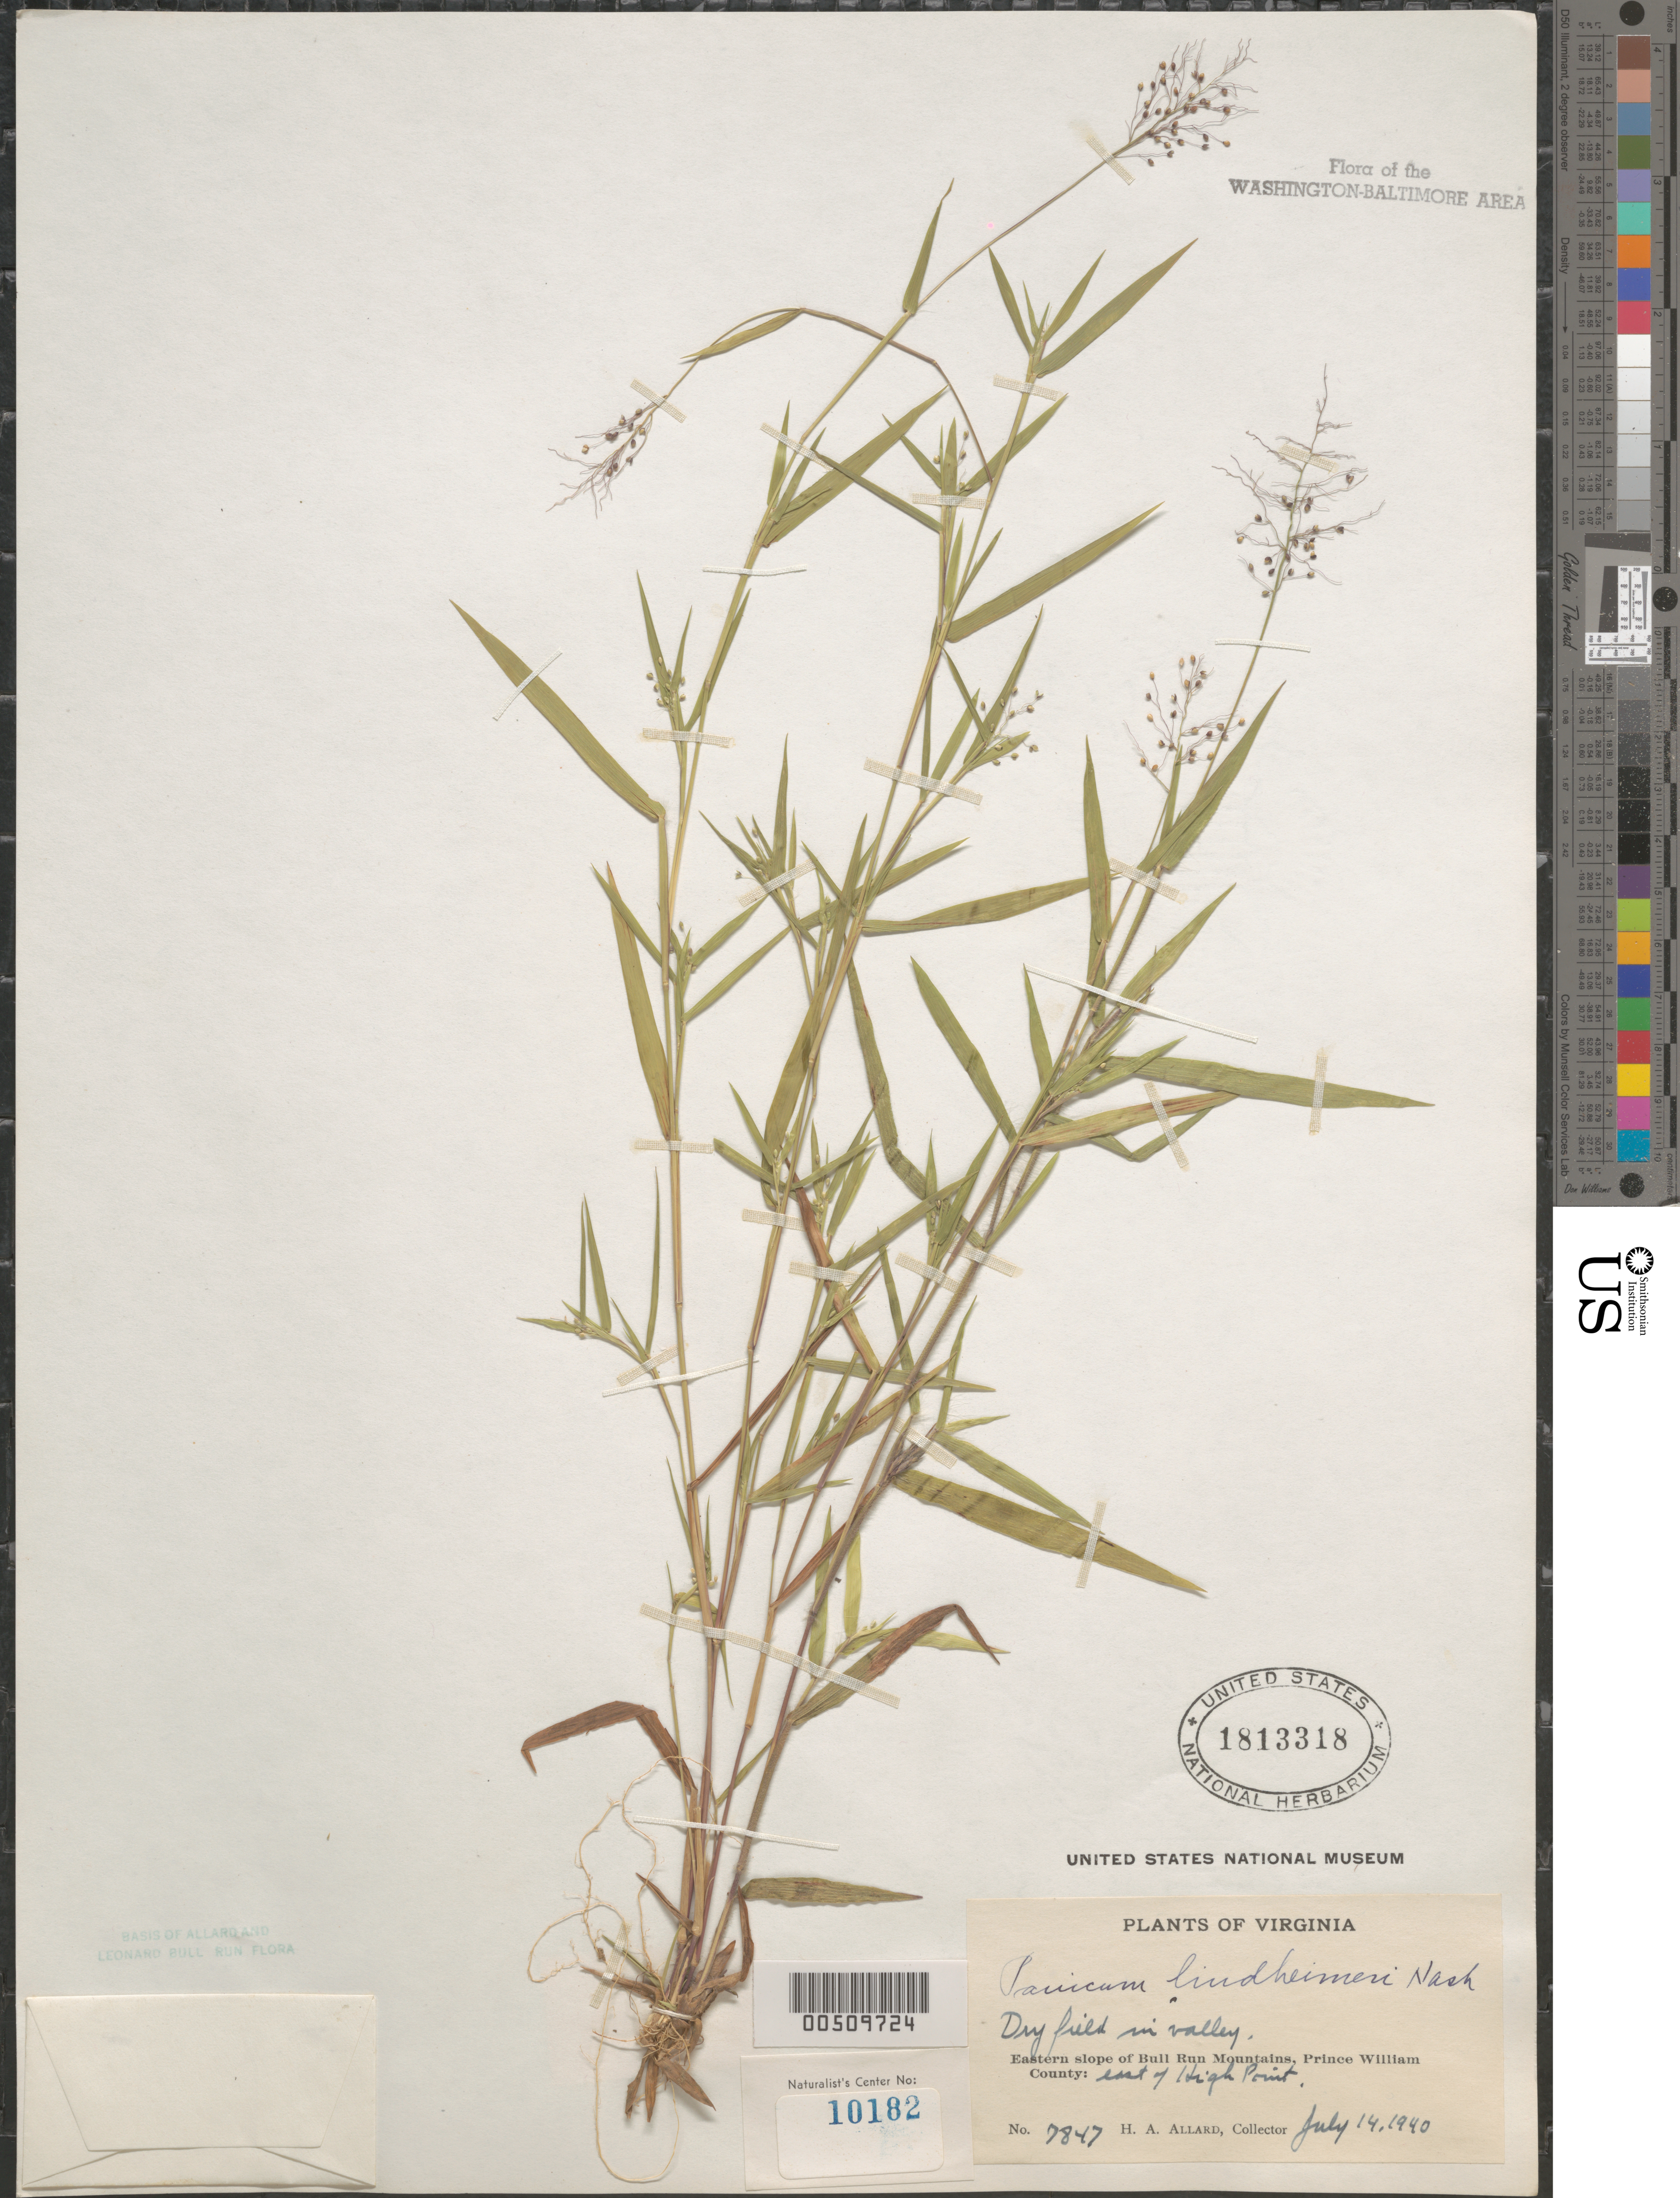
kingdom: Plantae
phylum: Tracheophyta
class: Liliopsida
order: Poales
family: Poaceae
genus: Dichanthelium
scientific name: Dichanthelium acuminatum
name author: (Sw.) Gould & C.A. Clark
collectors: H. A. Allard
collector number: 7847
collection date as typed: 14 Jul 1940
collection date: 1940-07-14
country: United States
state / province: Virginia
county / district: Prince William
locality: Bull Run Mts., E of High Point Bull Run Mts.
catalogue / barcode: US 1813318